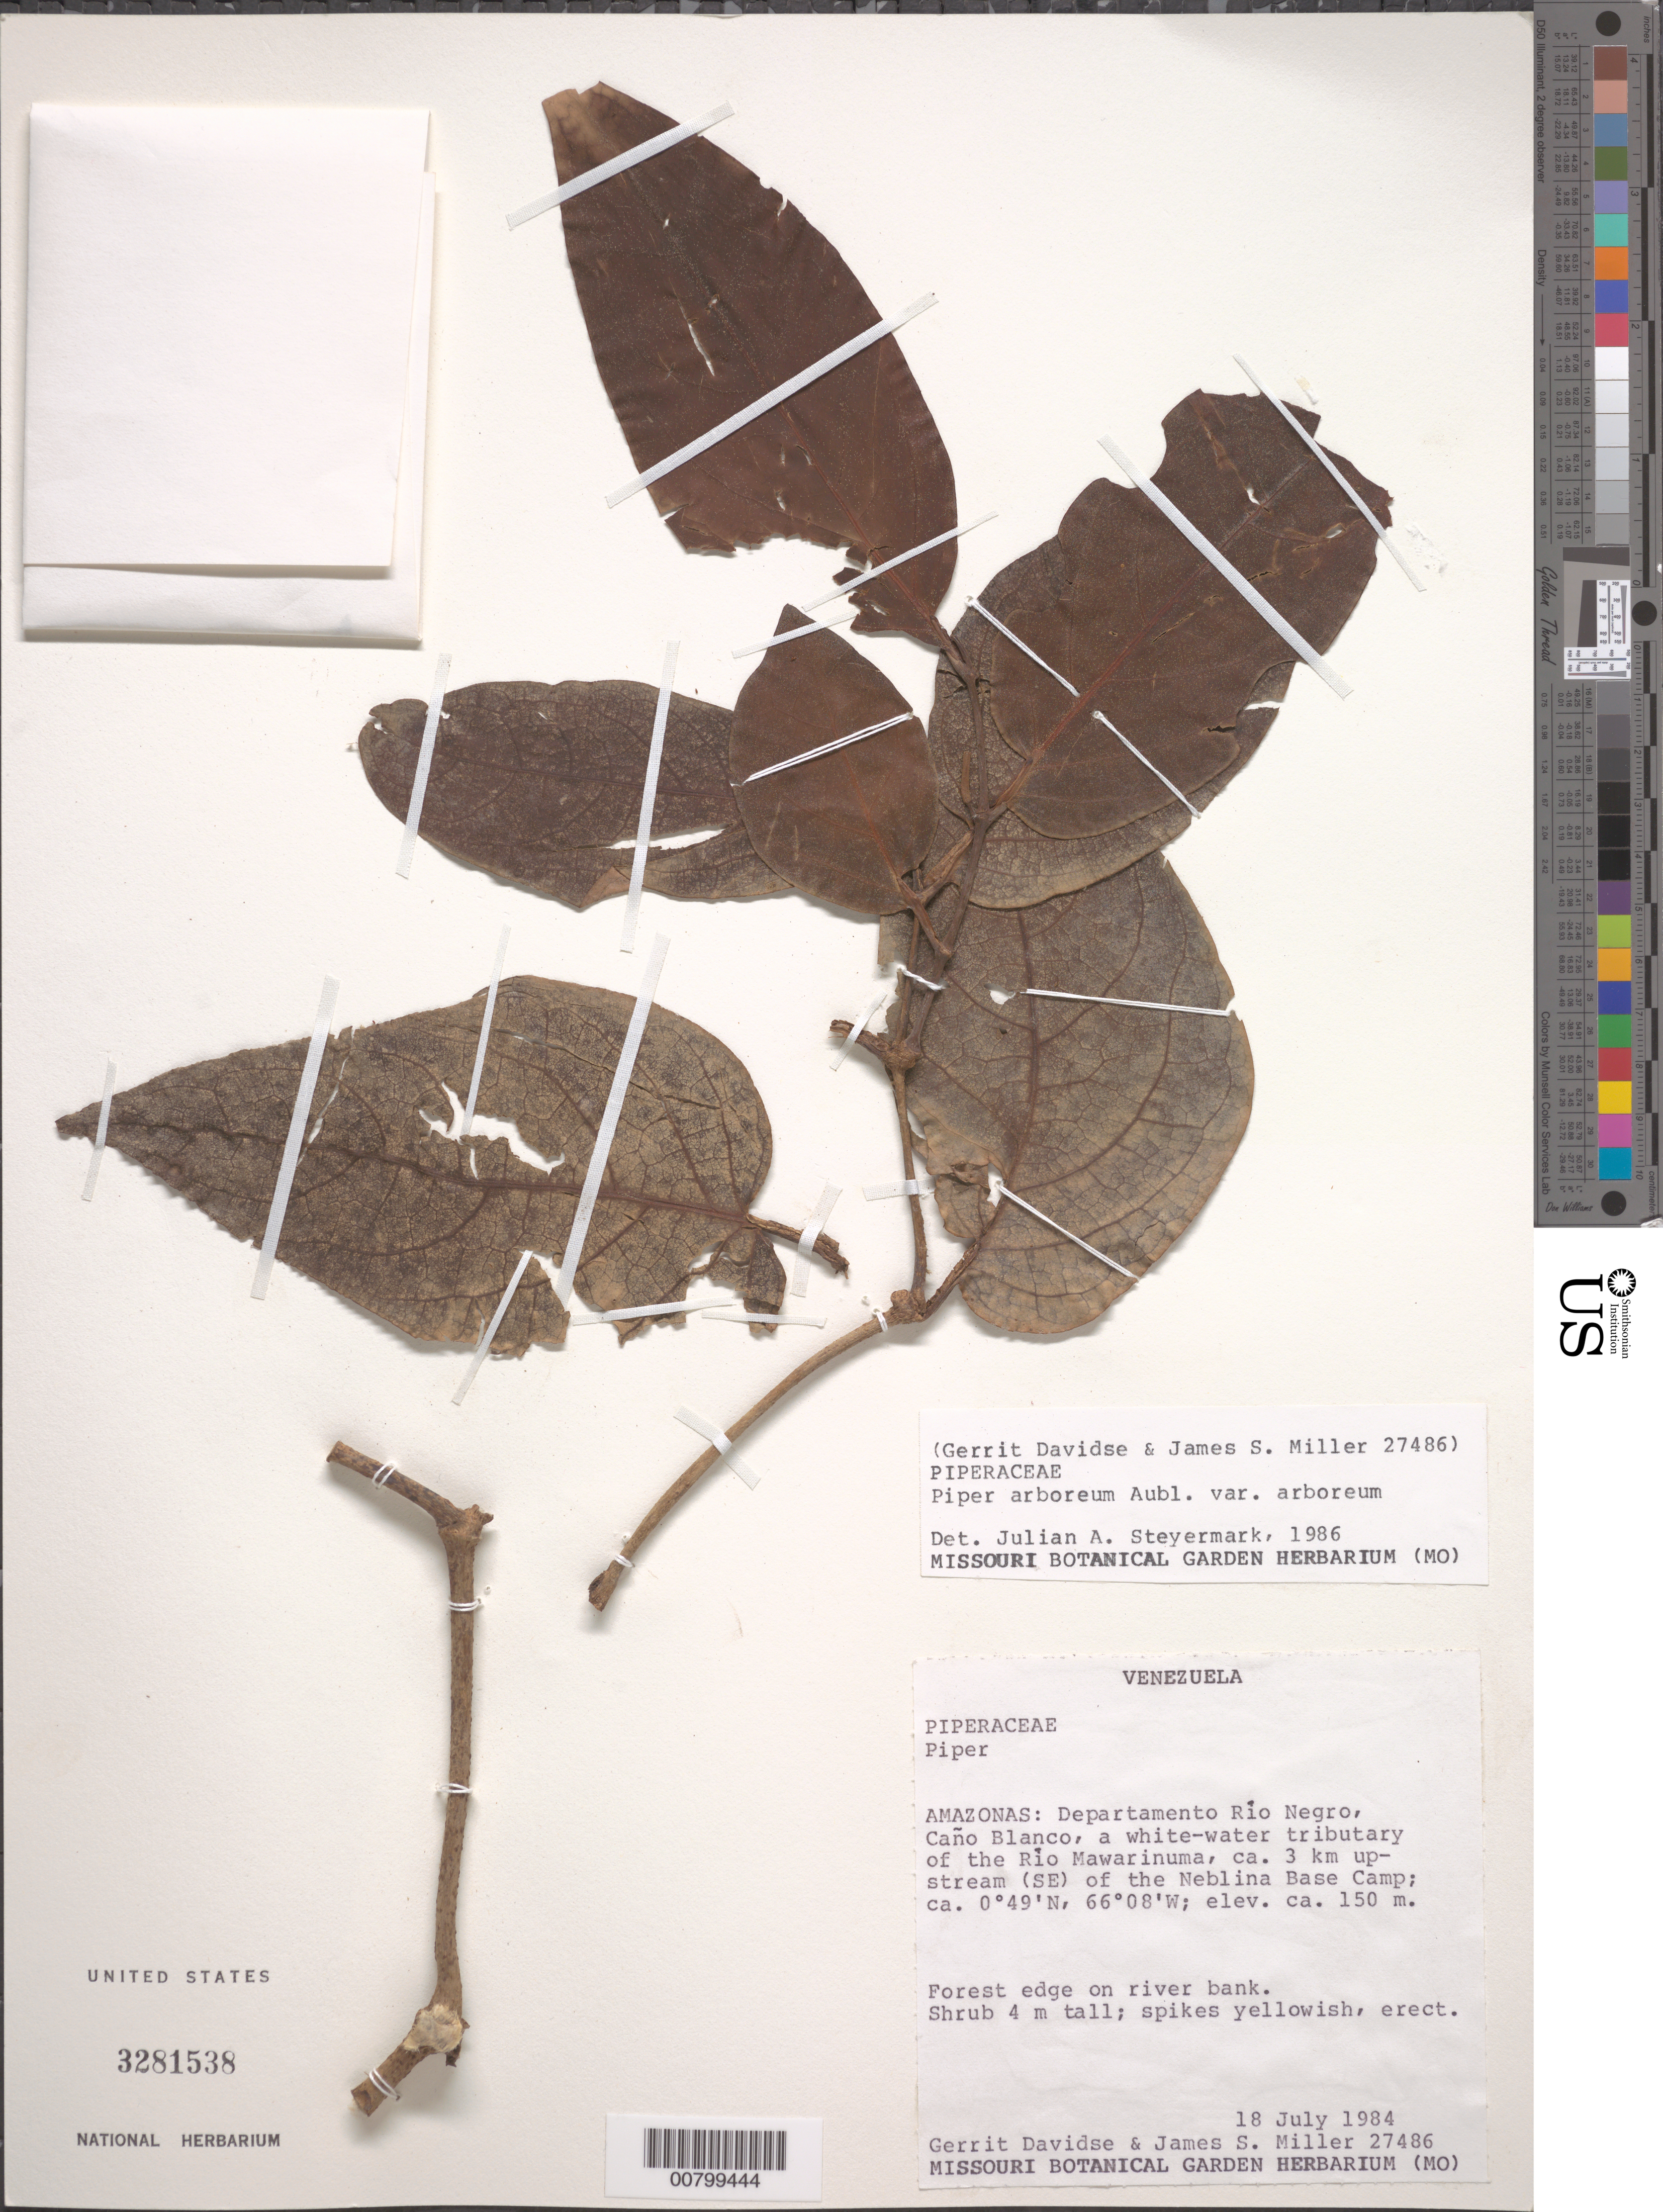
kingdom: Plantae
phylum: Tracheophyta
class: Magnoliopsida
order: Piperales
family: Piperaceae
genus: Piper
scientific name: Piper arboreum var. arboreum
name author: Aubl.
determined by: Steyermark, Julian A., (VEN)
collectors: G. Davidse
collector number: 27486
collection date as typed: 18-Jul-84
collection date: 1984-07-18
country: Venezuela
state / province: Amazonas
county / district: Río Negro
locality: Caño Blanco, tributary of Río Mawarinuma, ca. 3 km upstream (SE) of the Neblina Base Camp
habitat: Forest edge on river bank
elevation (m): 150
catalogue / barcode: US 3281538